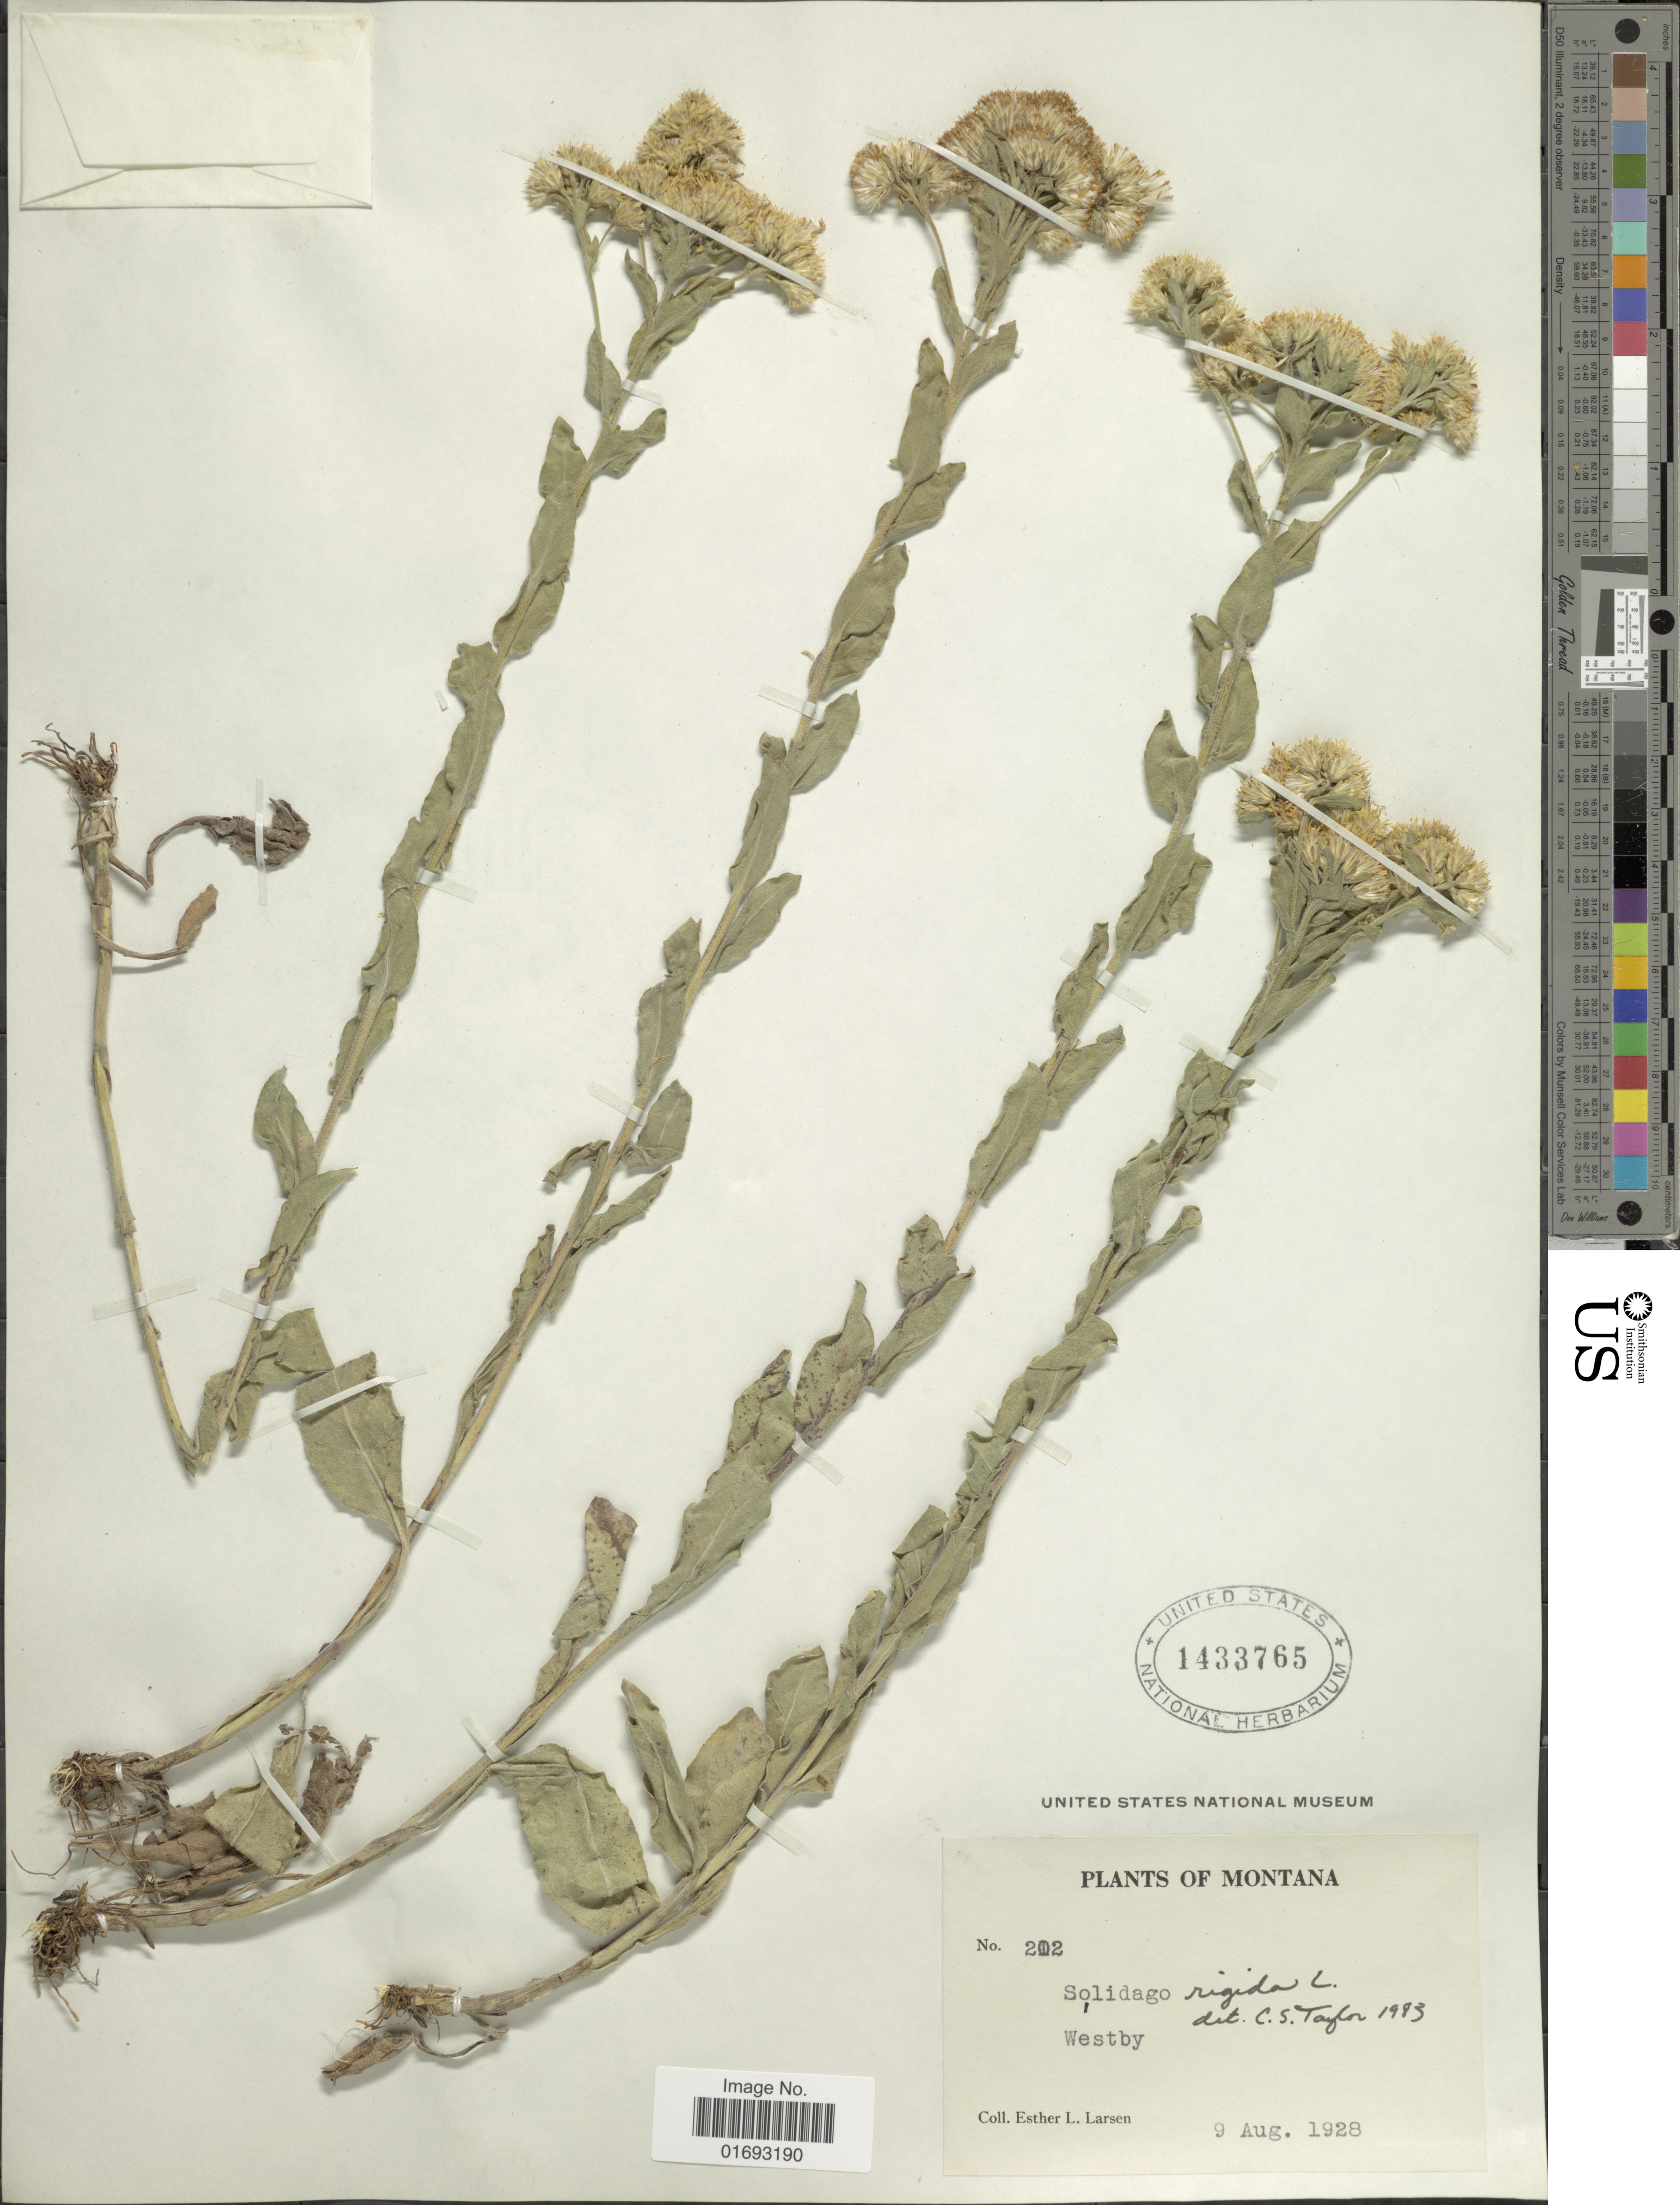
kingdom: Plantae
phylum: Tracheophyta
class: Magnoliopsida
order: Asterales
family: Asteraceae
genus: Oligoneuron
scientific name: Oligoneuron rigidum var. humile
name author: (Porter) G.L. Nesom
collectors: E. Larsen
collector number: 202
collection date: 1928-08-09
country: United States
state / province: Montana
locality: Westby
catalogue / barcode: US 1433765